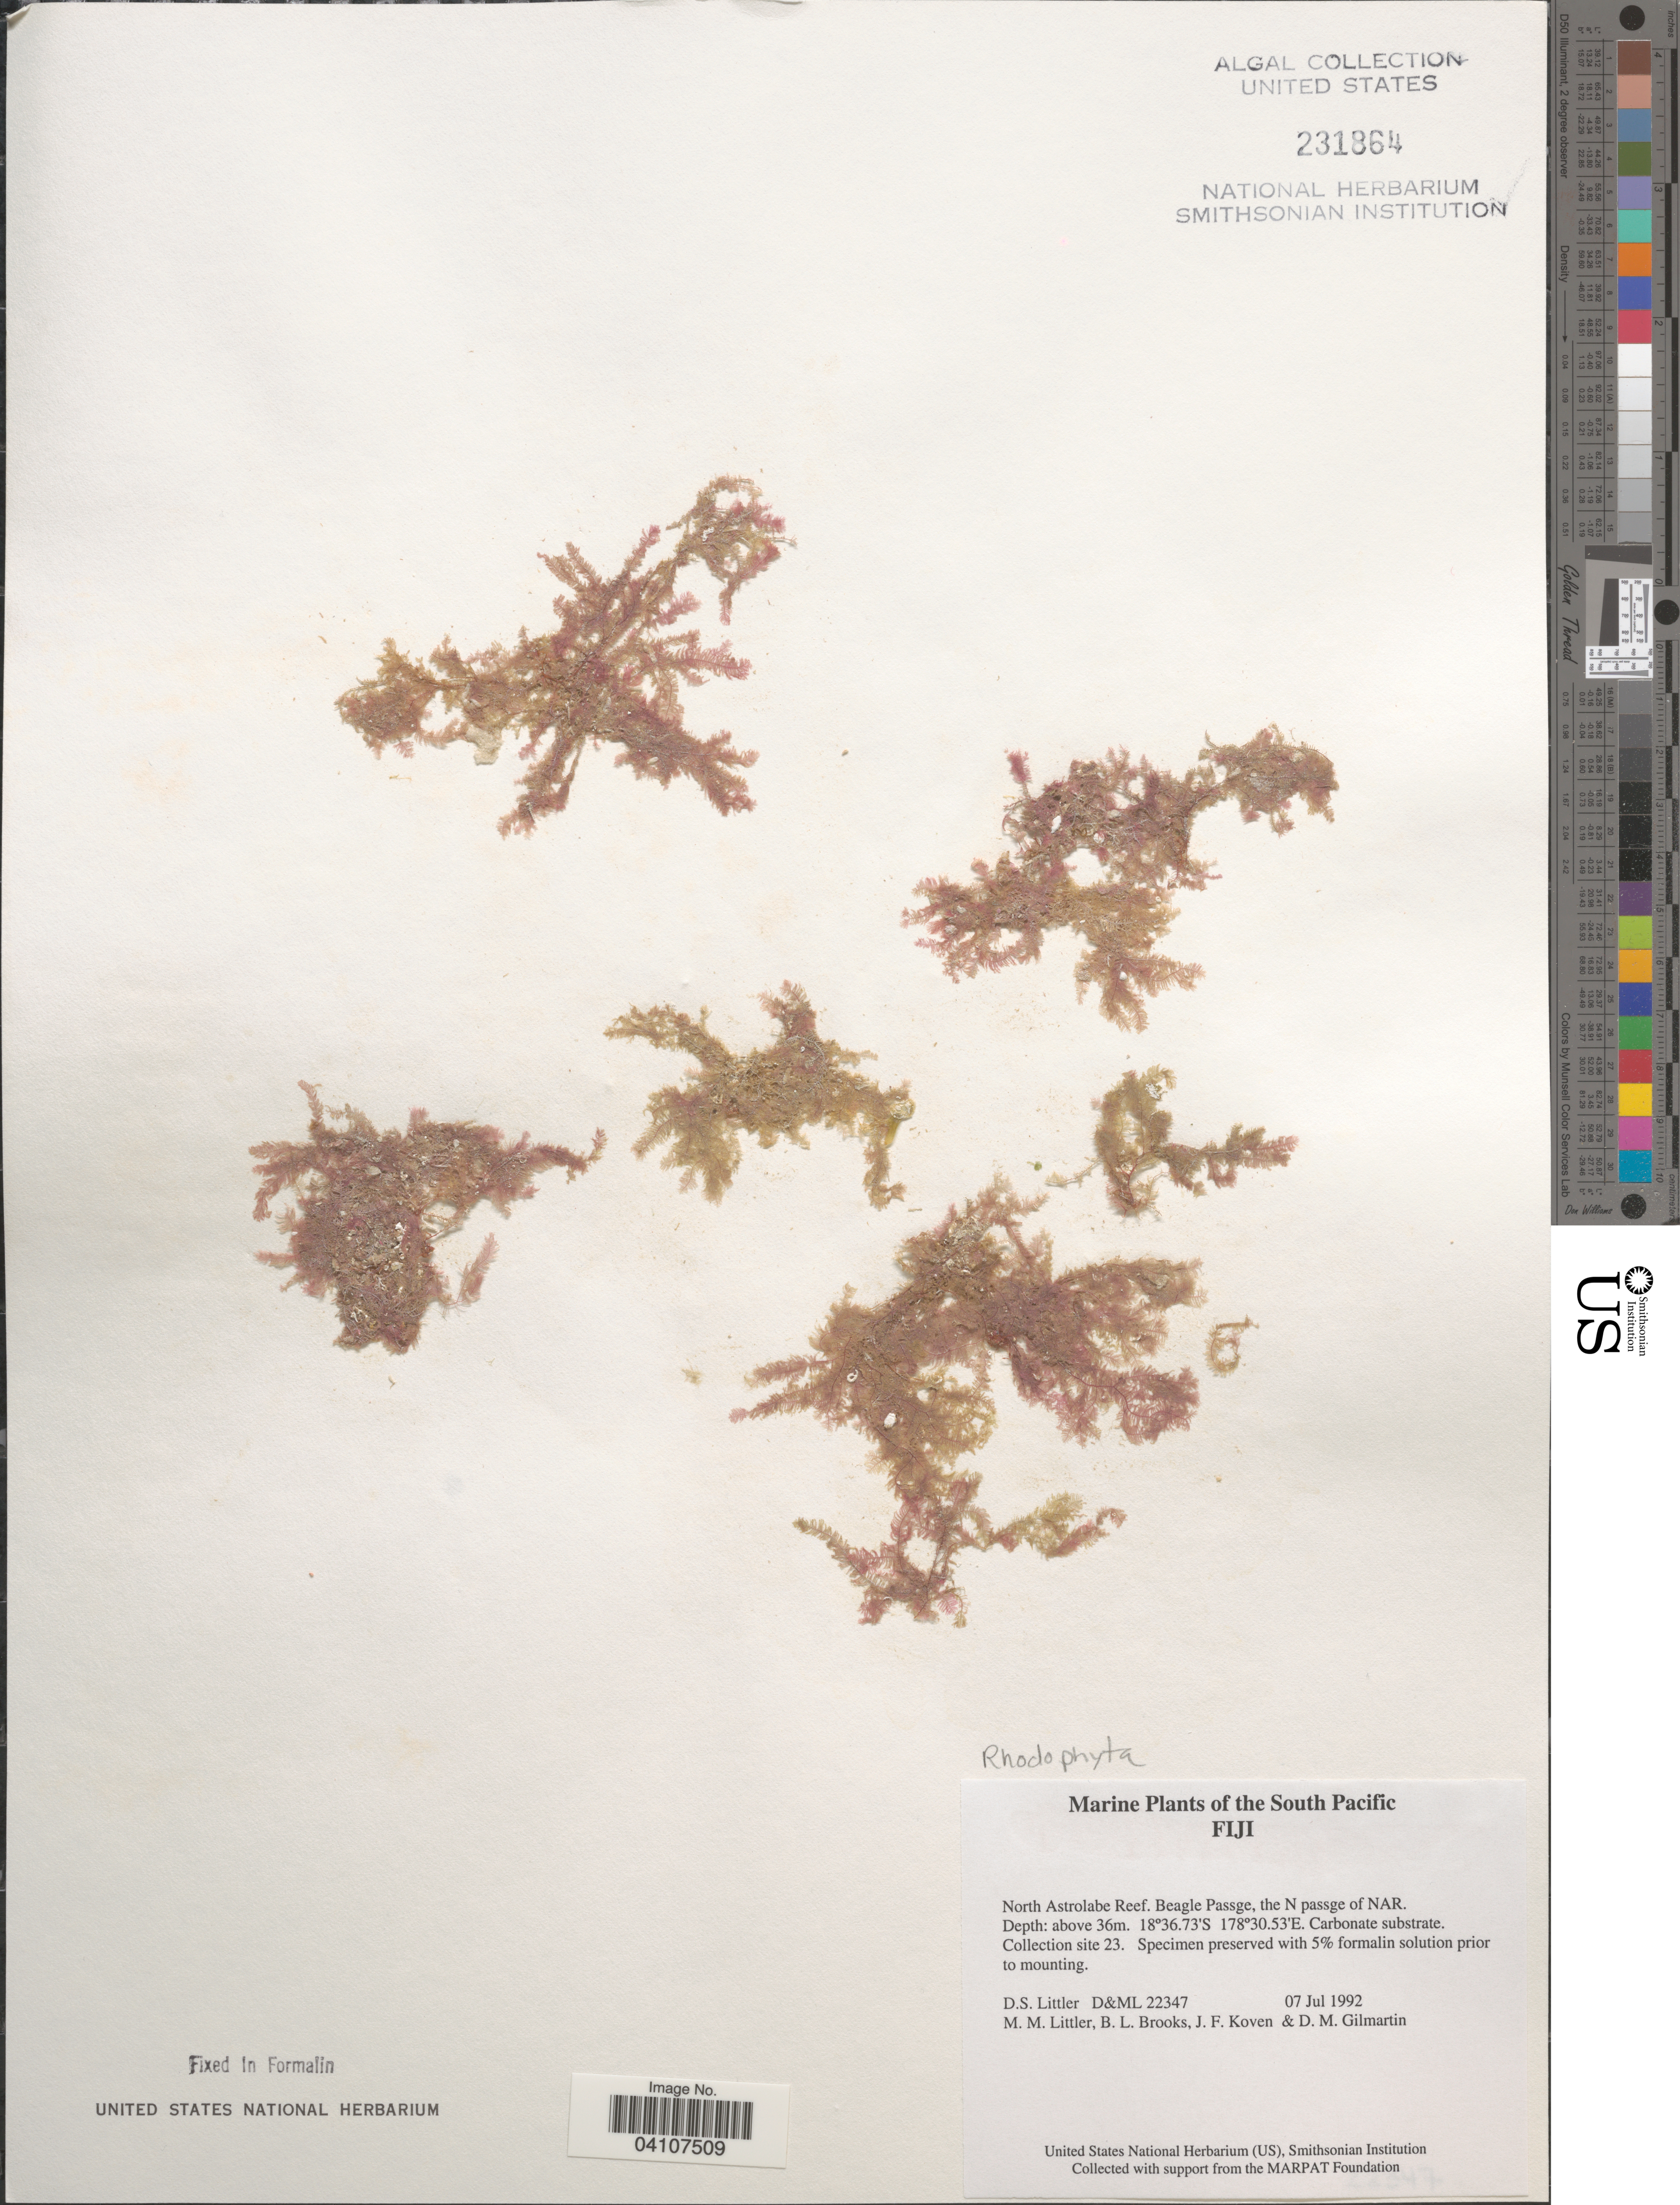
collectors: D. S. Littler, B. Brooks, J. Koven & D. Gilmartin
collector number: D&ML 22347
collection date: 1992-07-07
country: Fiji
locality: The South Pacific. North Astrolabe Reef. Beagle Passge, the N passge of NAR. Collection site 23.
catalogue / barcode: US 231864